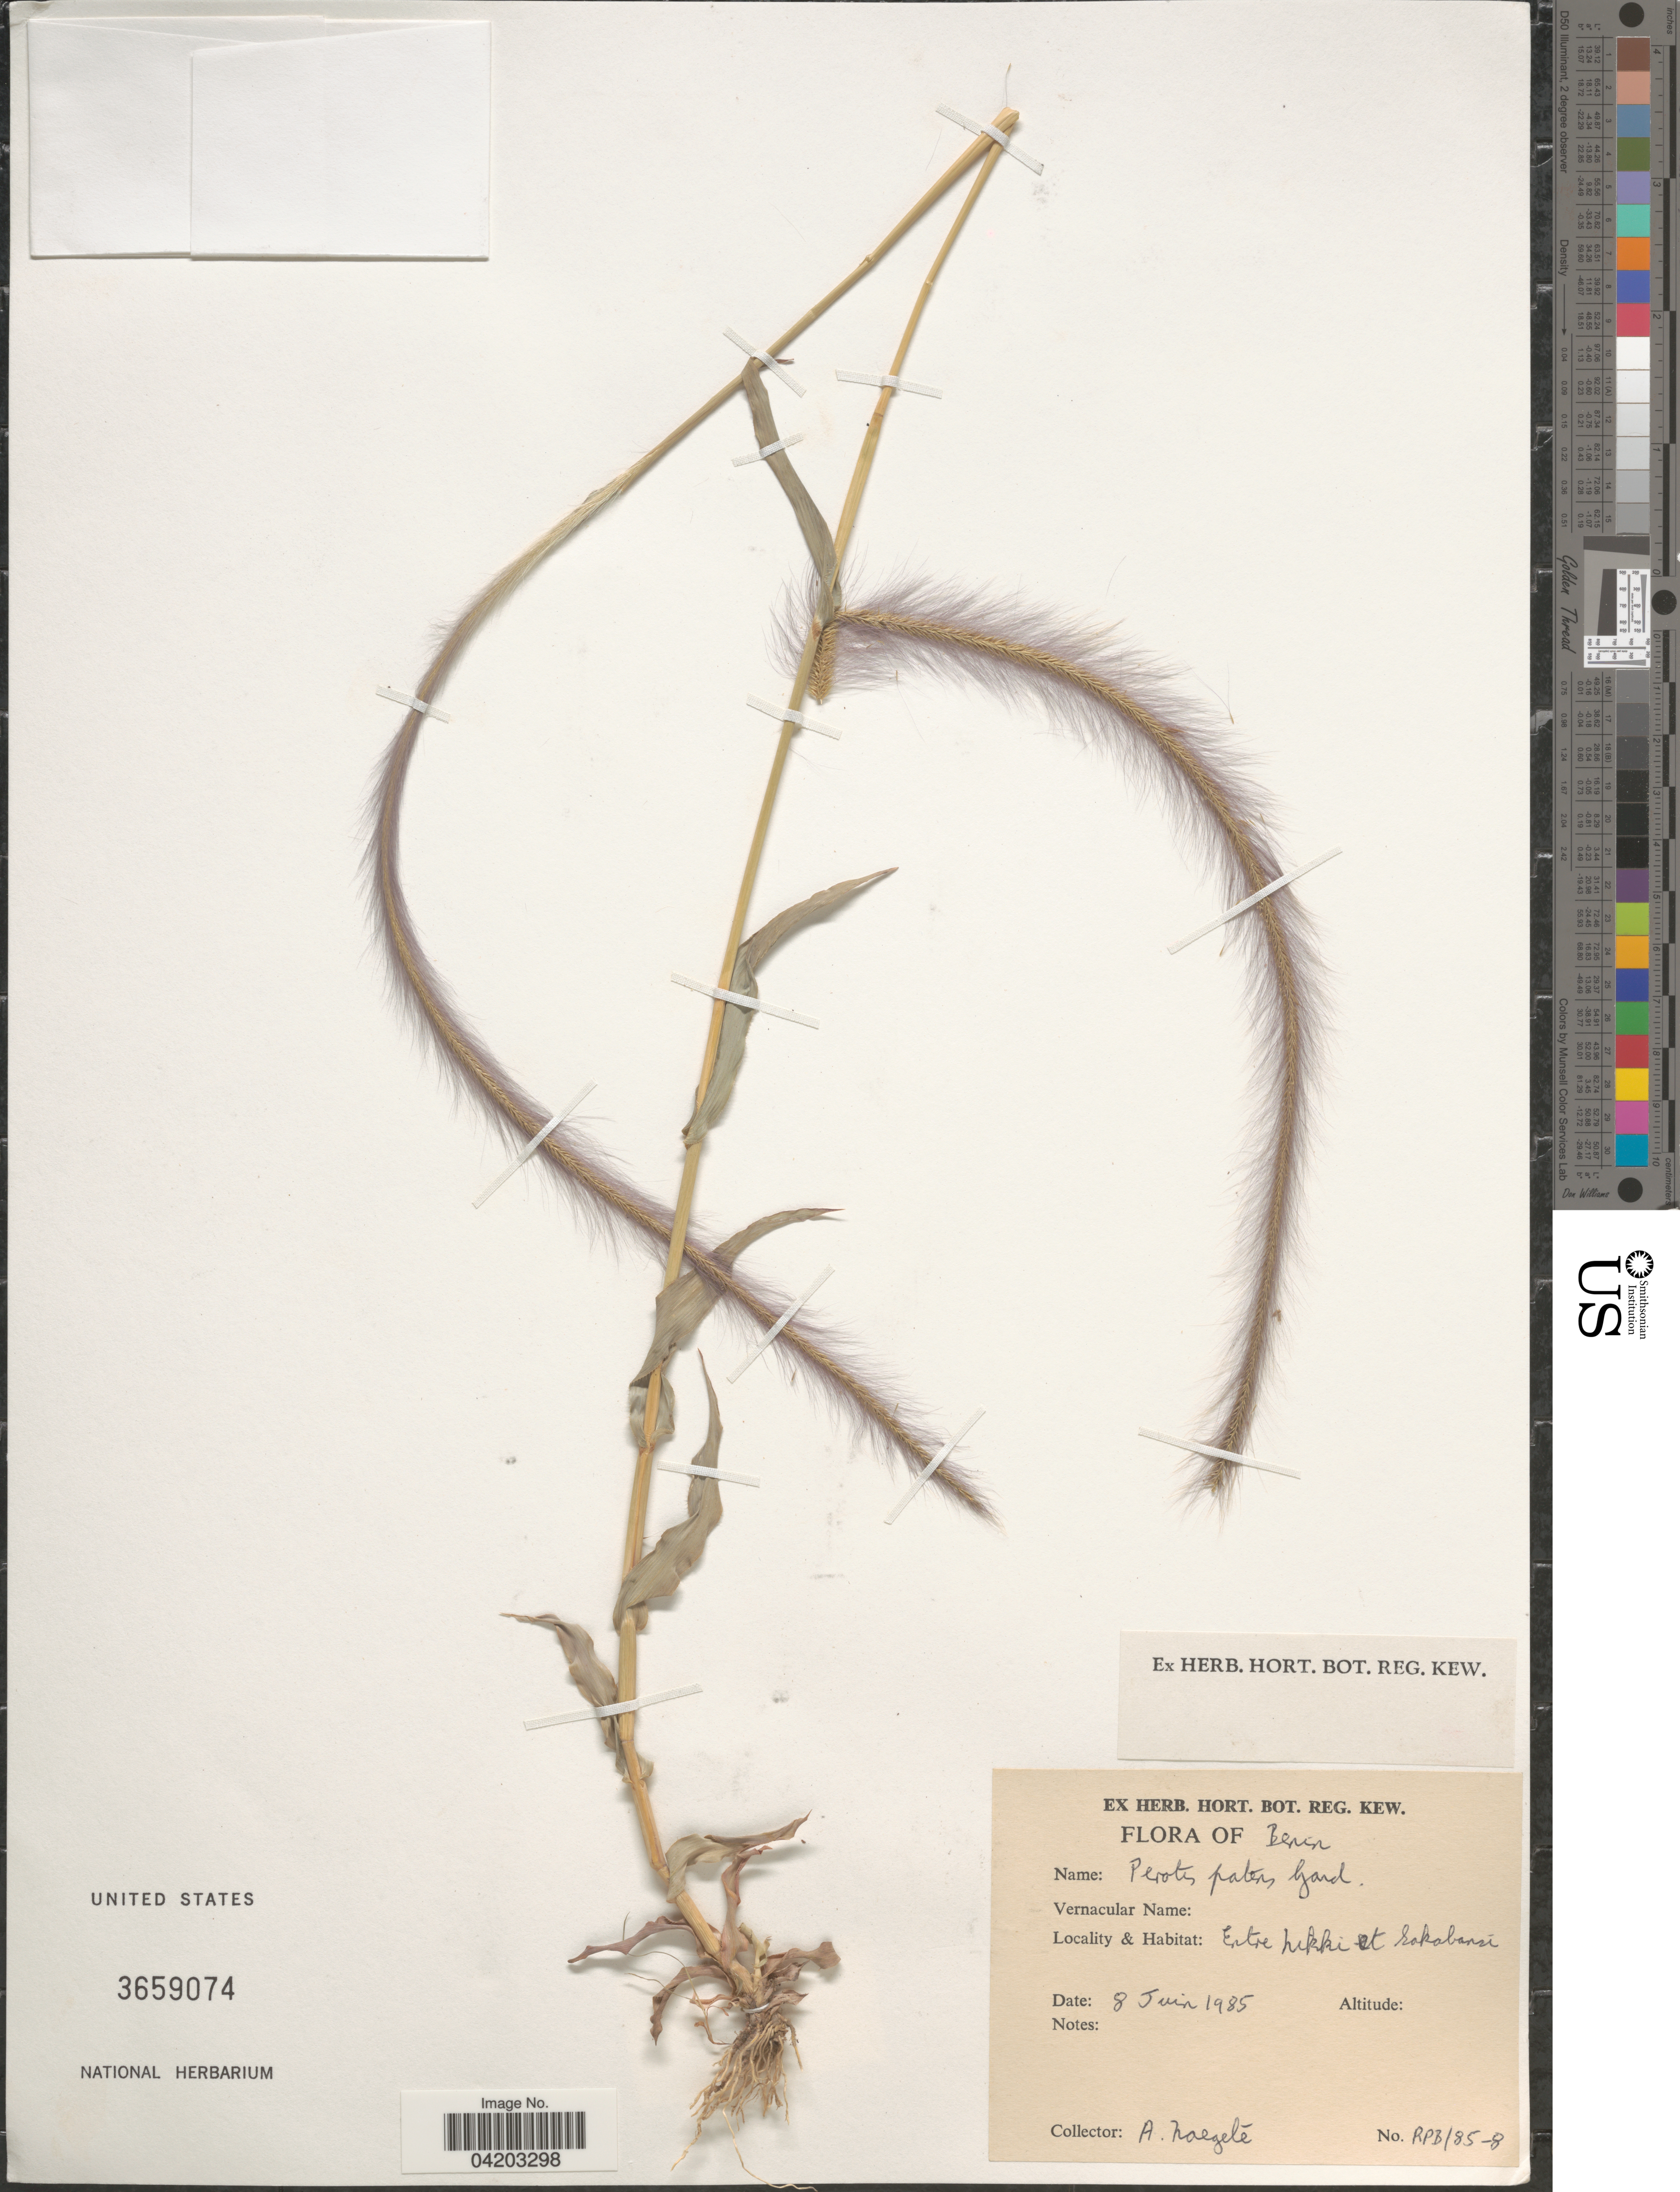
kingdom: Plantae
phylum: Tracheophyta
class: Liliopsida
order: Poales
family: Poaceae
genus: Perotis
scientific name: Perotis patens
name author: Gand.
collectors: A. Naegelé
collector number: RPB-85-8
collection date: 1985-06-08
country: Benin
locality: Entre Nikki et Sakabansi.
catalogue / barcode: US 3659074